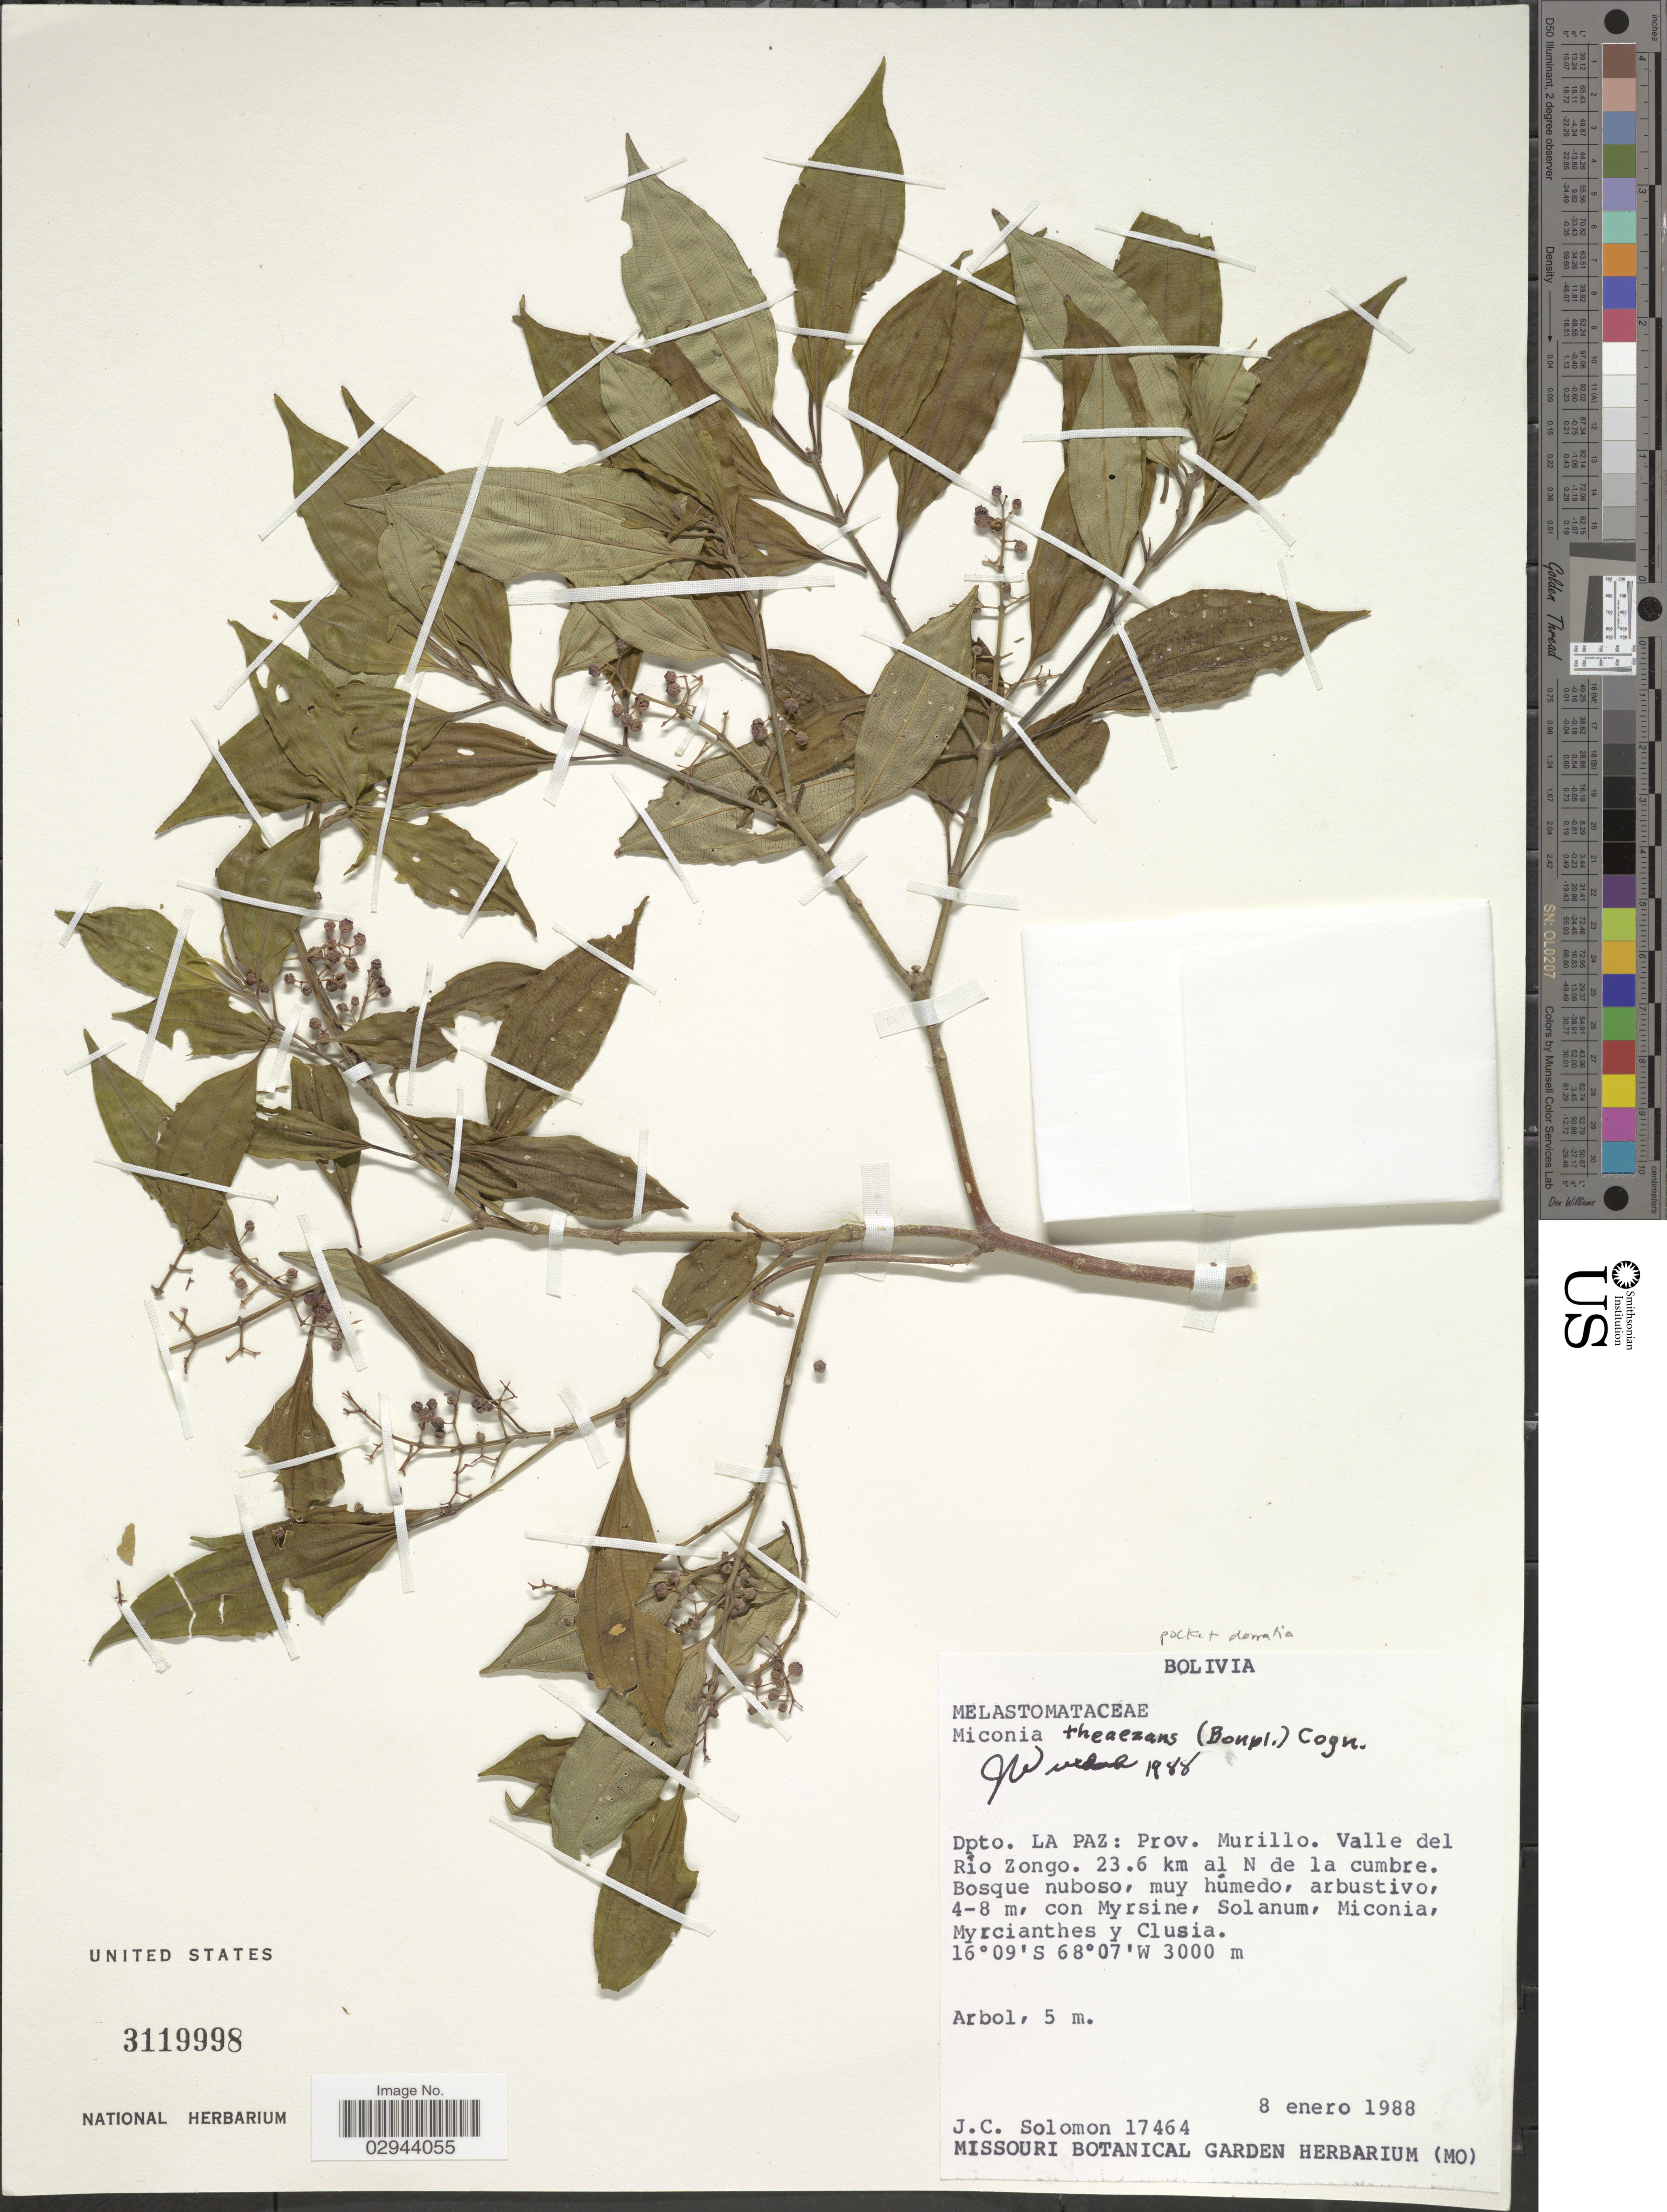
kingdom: Plantae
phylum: Tracheophyta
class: Magnoliopsida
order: Myrtales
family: Melastomataceae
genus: Miconia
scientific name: Miconia theizans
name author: (Bonpl.) Cogn.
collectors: J. C. Solomon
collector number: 17464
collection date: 1988-01-08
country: Bolivia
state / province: La Paz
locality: Dpto. La Paz, Prov. Murillo, Valle del Río Zongo, 23.6 km al N de la cumbre.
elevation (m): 3000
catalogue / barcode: US 3119998